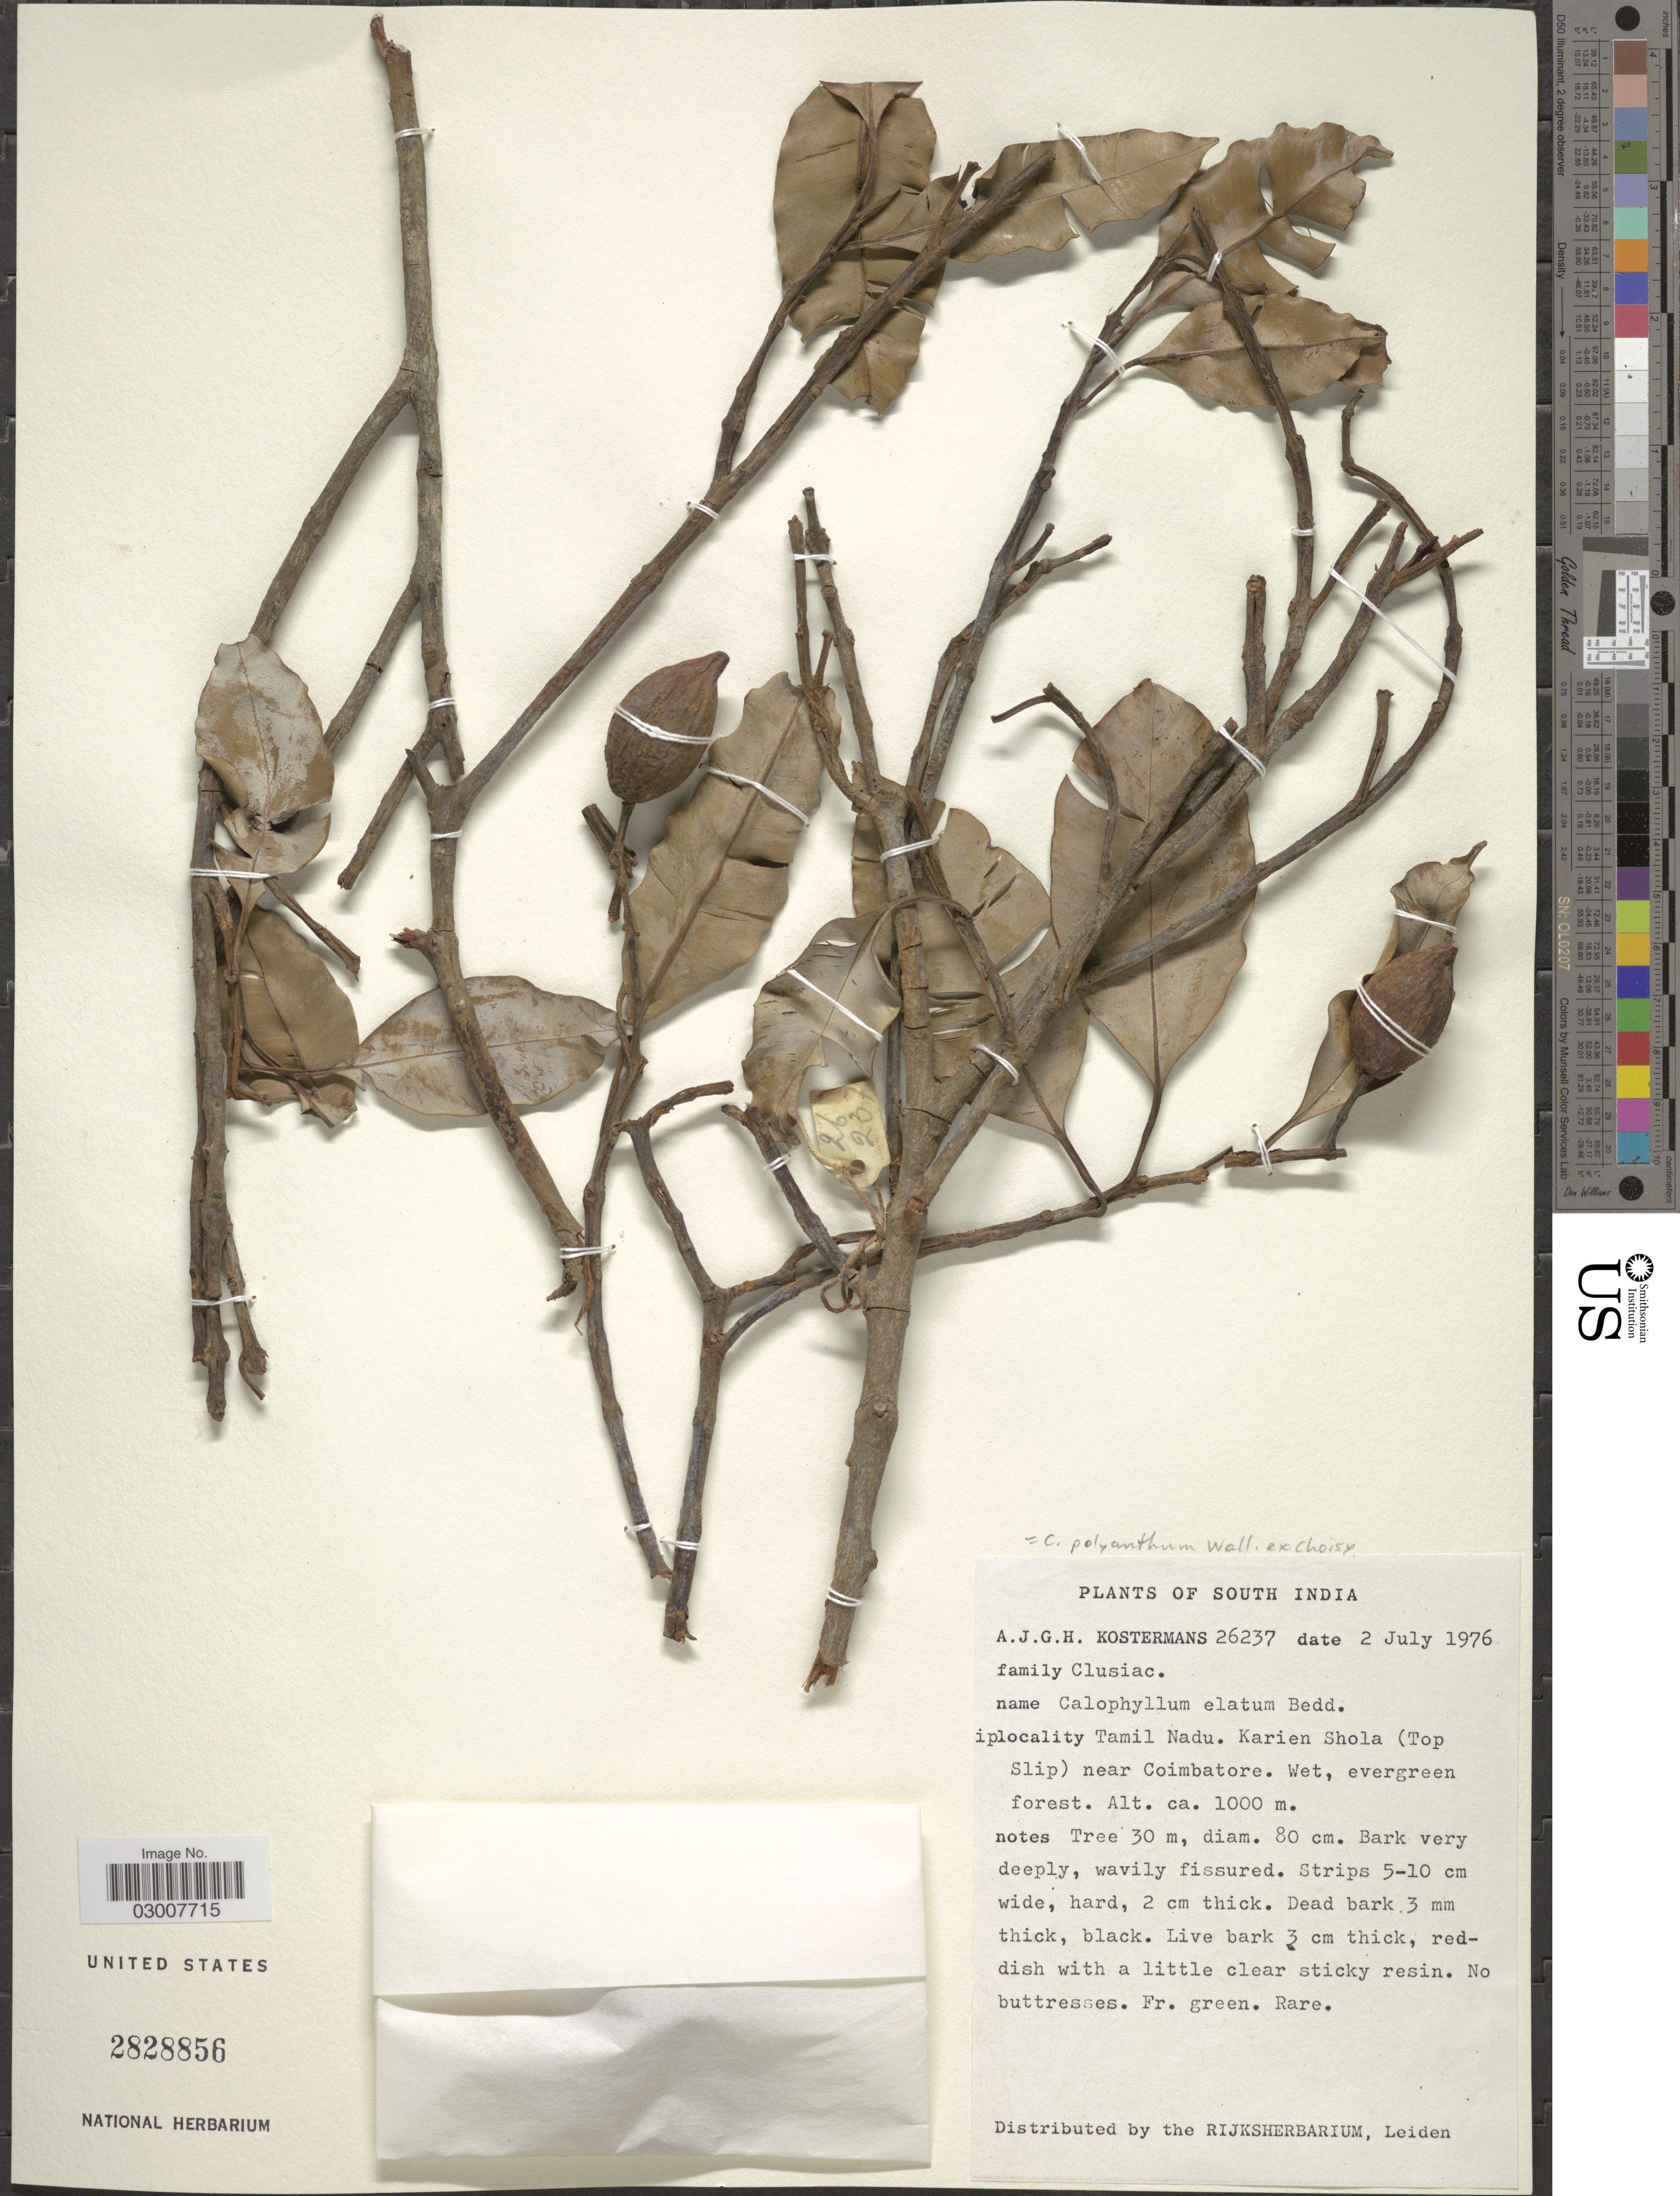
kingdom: Plantae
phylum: Tracheophyta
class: Magnoliopsida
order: Malpighiales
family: Calophyllaceae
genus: Calophyllum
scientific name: Calophyllum polyanthum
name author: Wall. ex Choisy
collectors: A. J. G. Kostermans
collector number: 26237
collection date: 1976-07-02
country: India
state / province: Tamil Nadu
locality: Karien Shola (Top Slip) near Coimbatore. South India.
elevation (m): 1000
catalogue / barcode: US 2828856